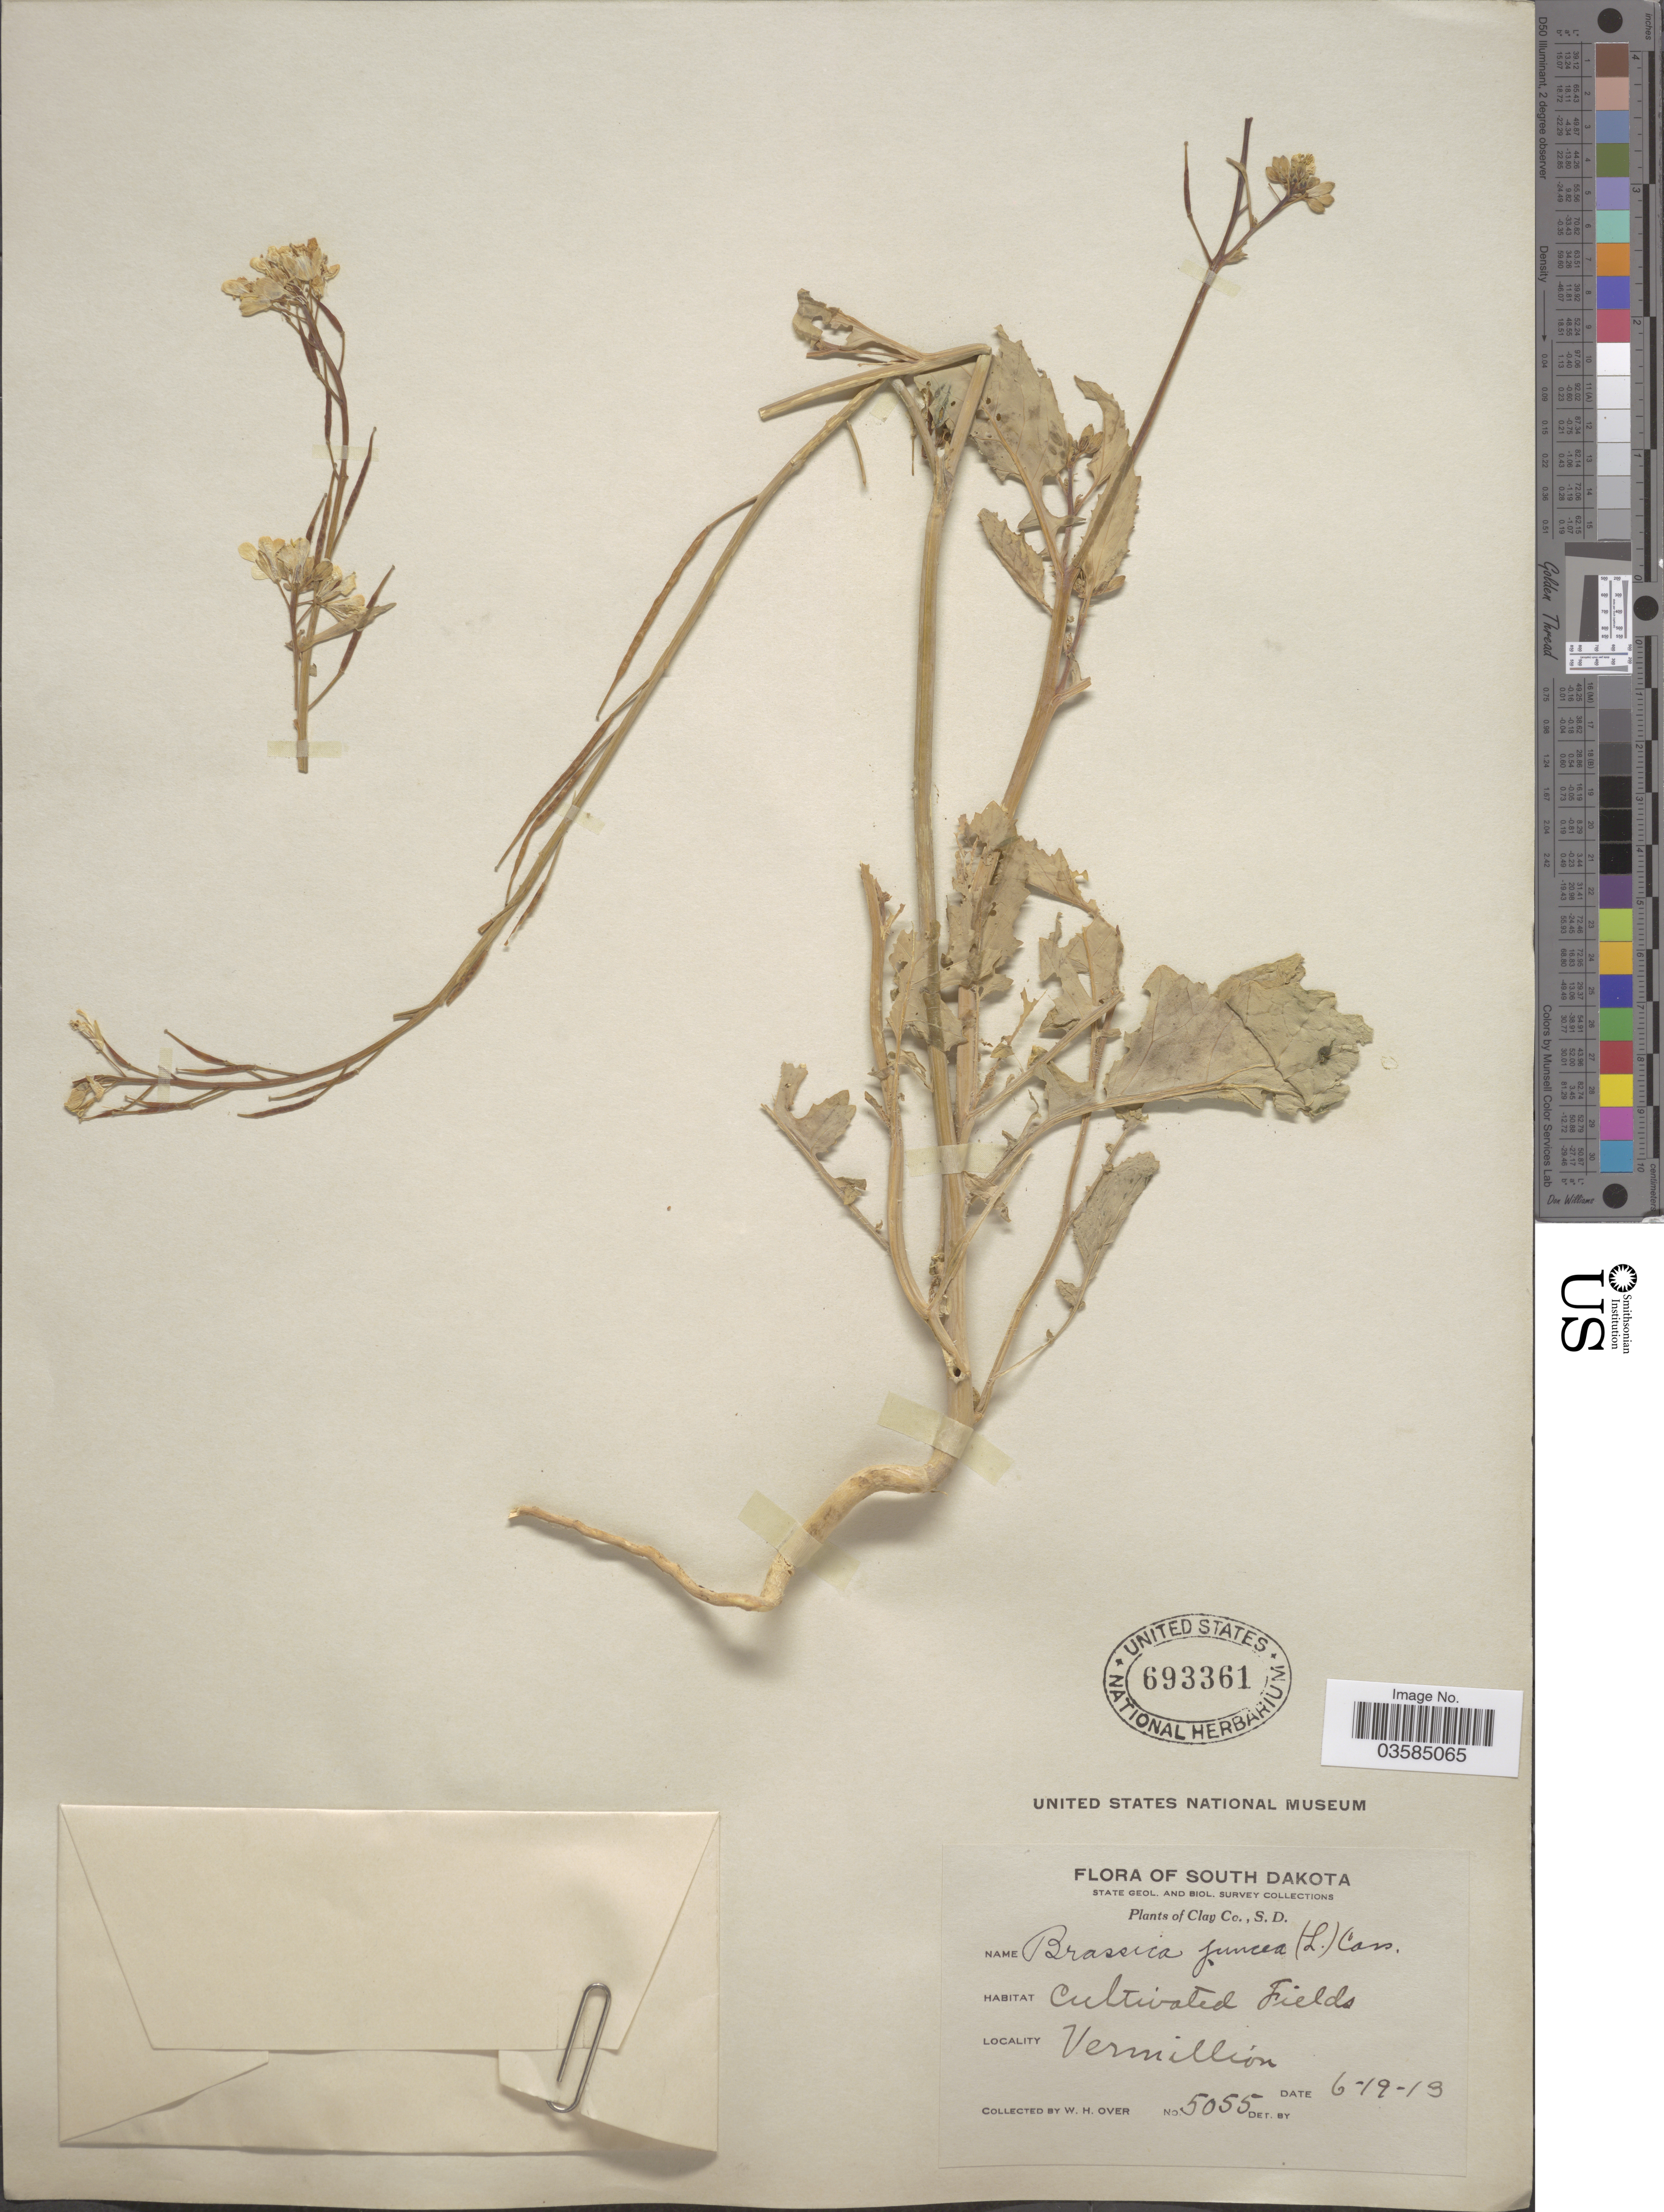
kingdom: Plantae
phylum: Tracheophyta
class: Magnoliopsida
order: Brassicales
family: Brassicaceae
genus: Brassica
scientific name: Brassica juncea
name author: (L.) Czern.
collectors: W. Over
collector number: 5055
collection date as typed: Transcribed d/m/y: 19/6/13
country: United States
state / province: South Dakota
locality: Clay Co., S. D. Vermillion.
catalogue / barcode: US 693361